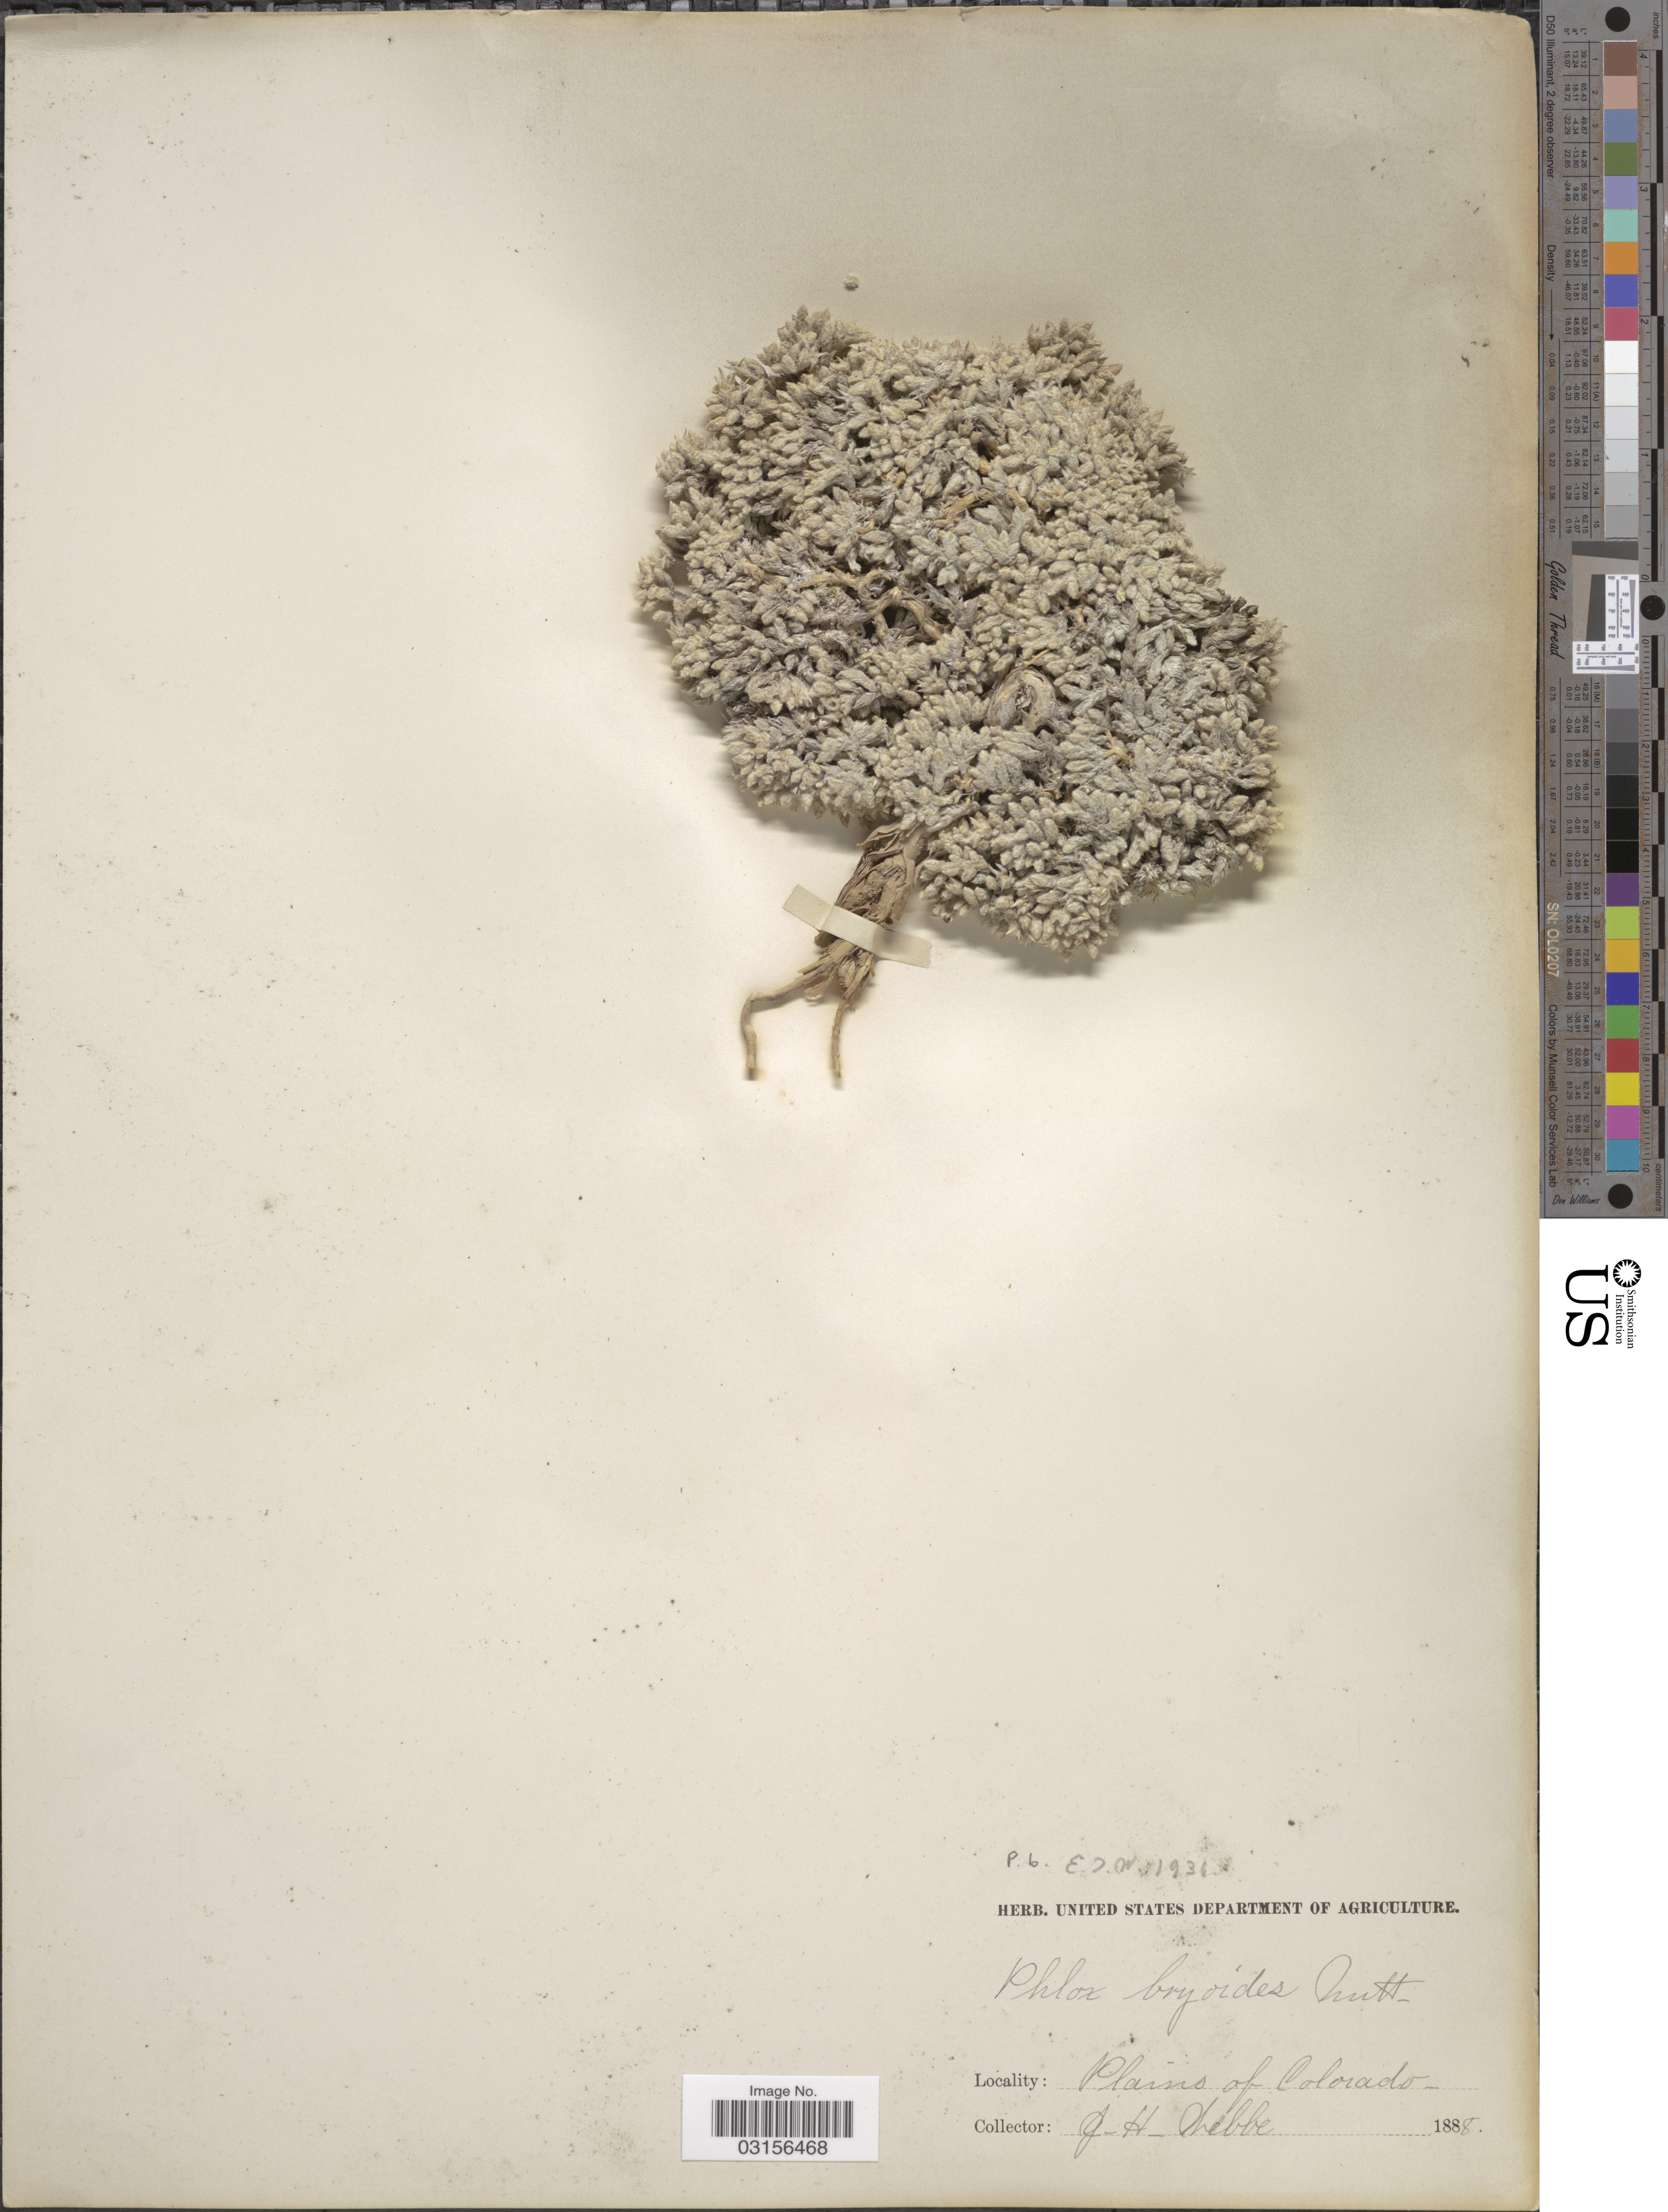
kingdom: Plantae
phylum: Tracheophyta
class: Magnoliopsida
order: Ericales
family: Polemoniaceae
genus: Phlox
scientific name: Phlox hoodii subsp. muscoides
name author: (Nutt.) Wherry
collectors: J. Webbe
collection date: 1888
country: United States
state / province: Colorado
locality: Plains of Colorado.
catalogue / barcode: US 103161